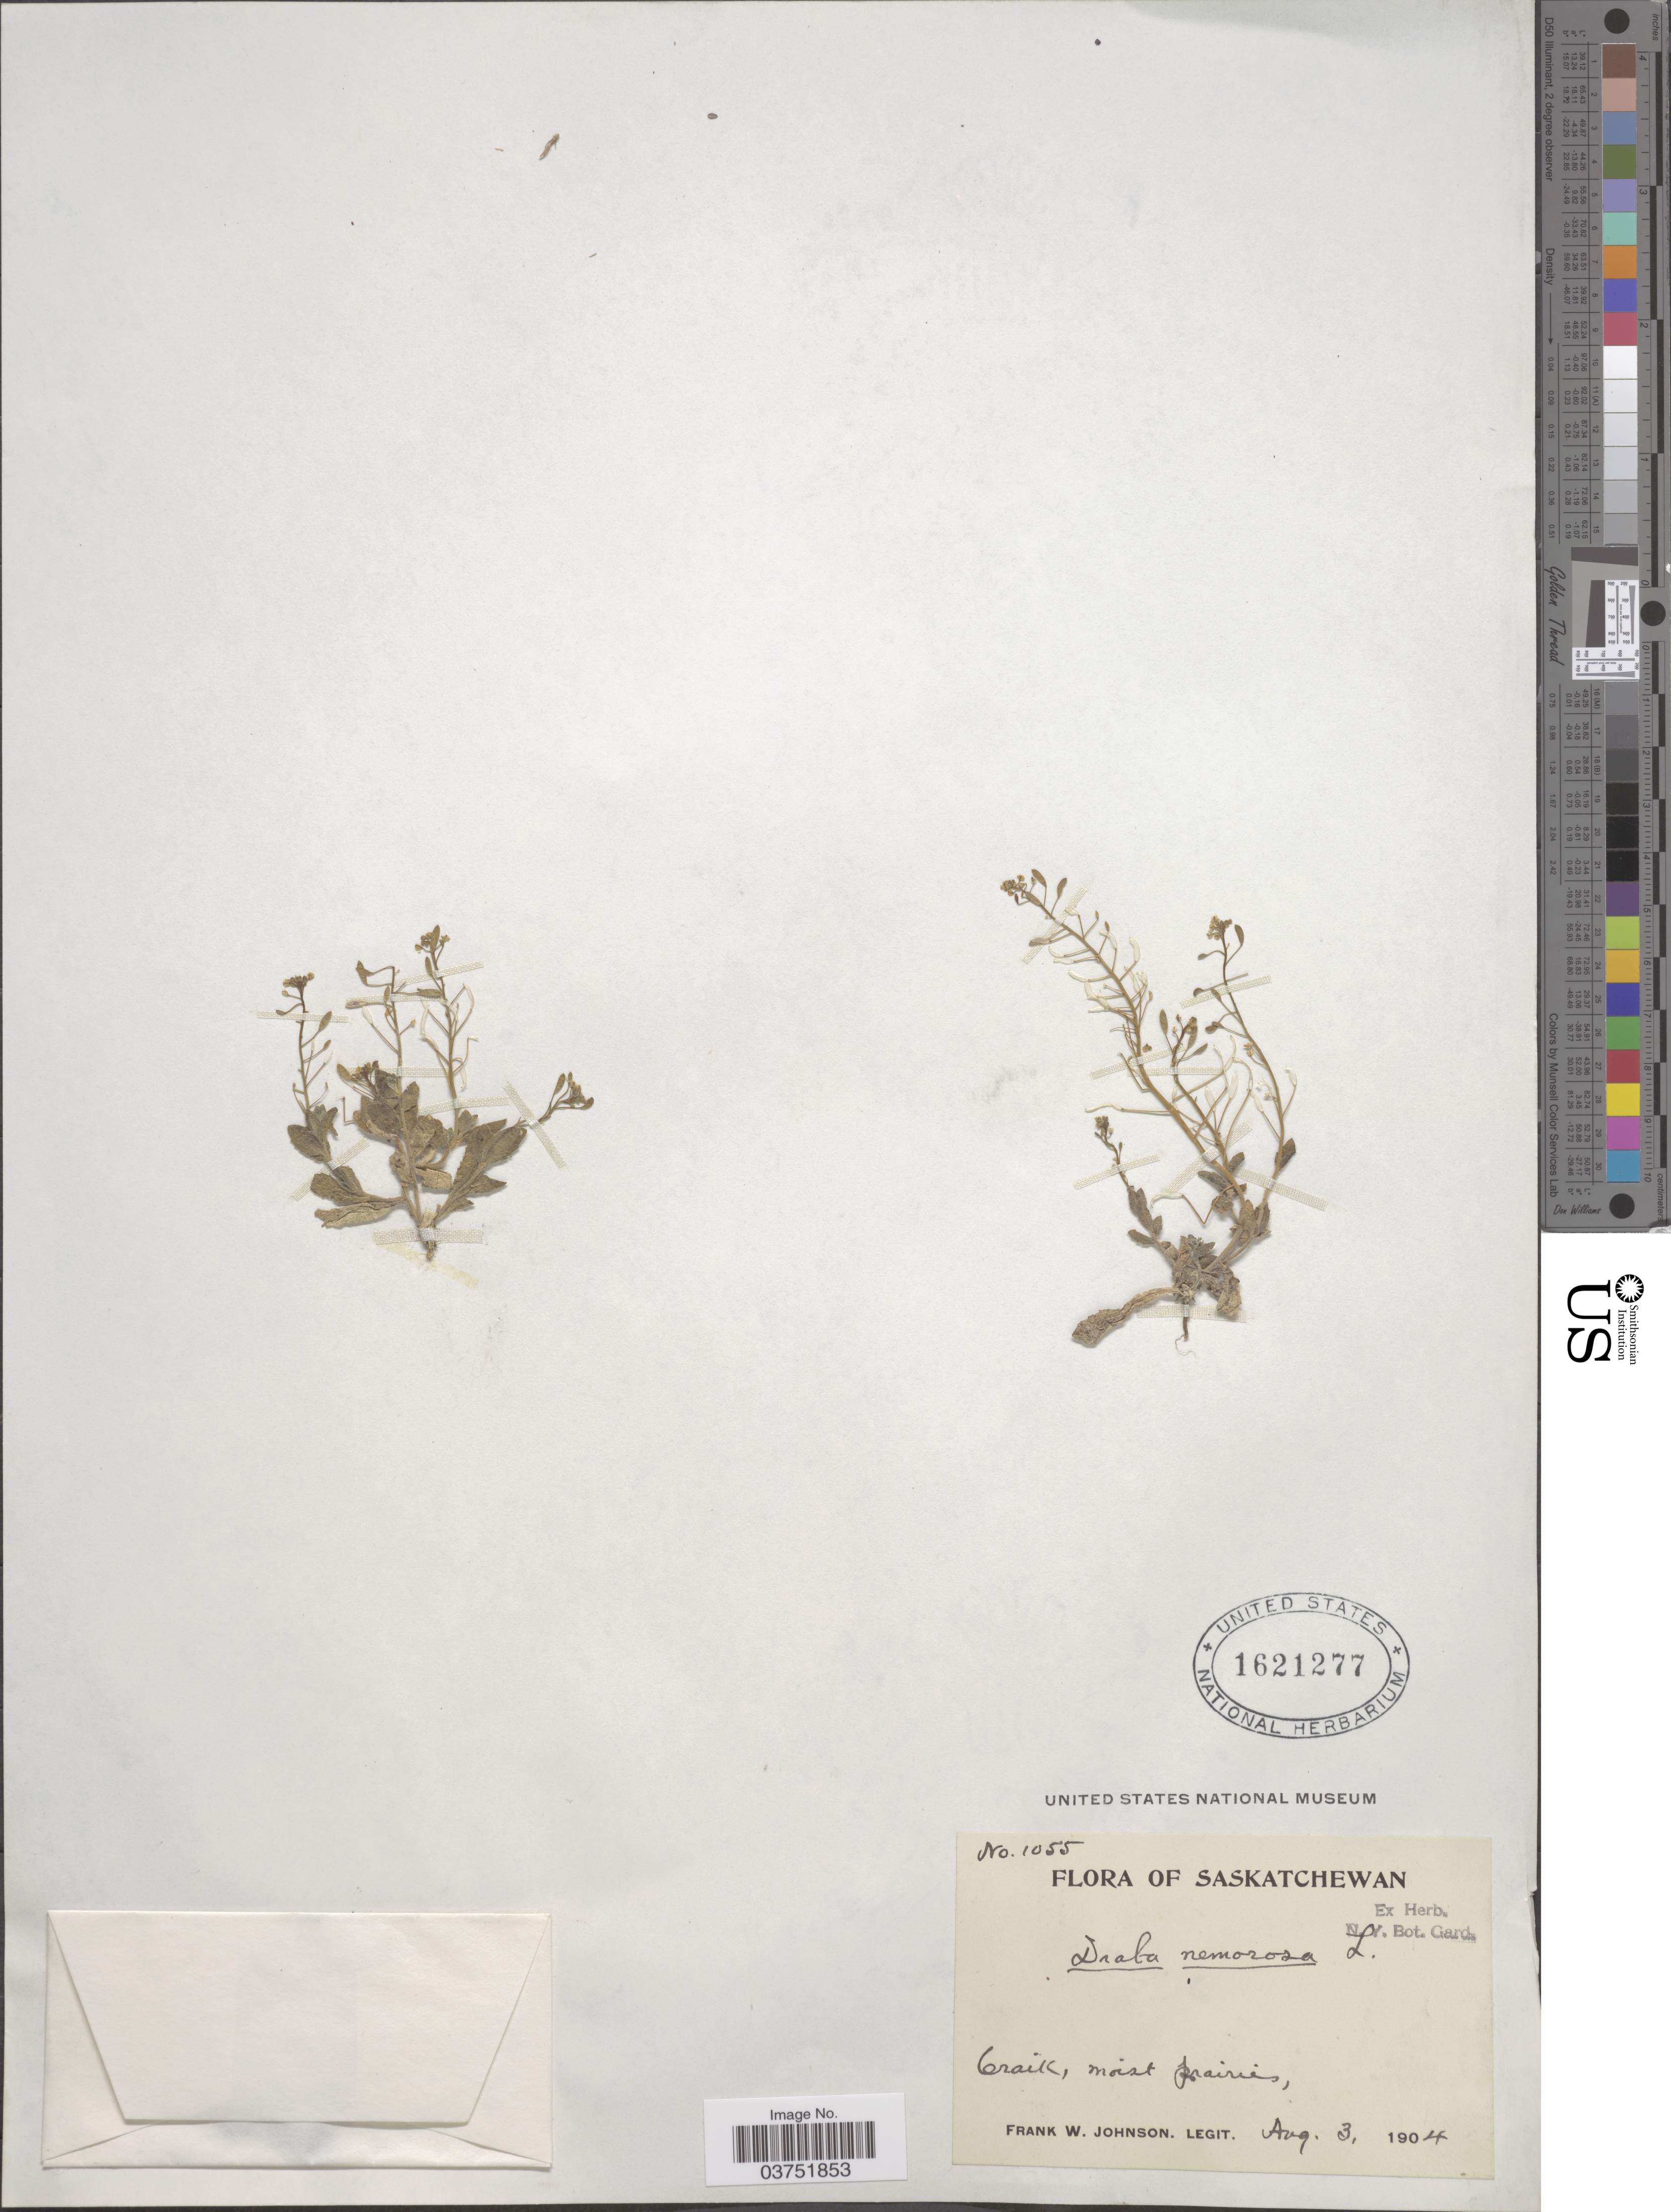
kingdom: Plantae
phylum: Tracheophyta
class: Magnoliopsida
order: Brassicales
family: Brassicaceae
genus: Draba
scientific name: Draba nemorosa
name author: L.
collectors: F. W. Johnson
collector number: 1055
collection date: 1904-08-03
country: Canada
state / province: Saskatchewan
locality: Craik, moist prairies.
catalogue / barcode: US 1621277